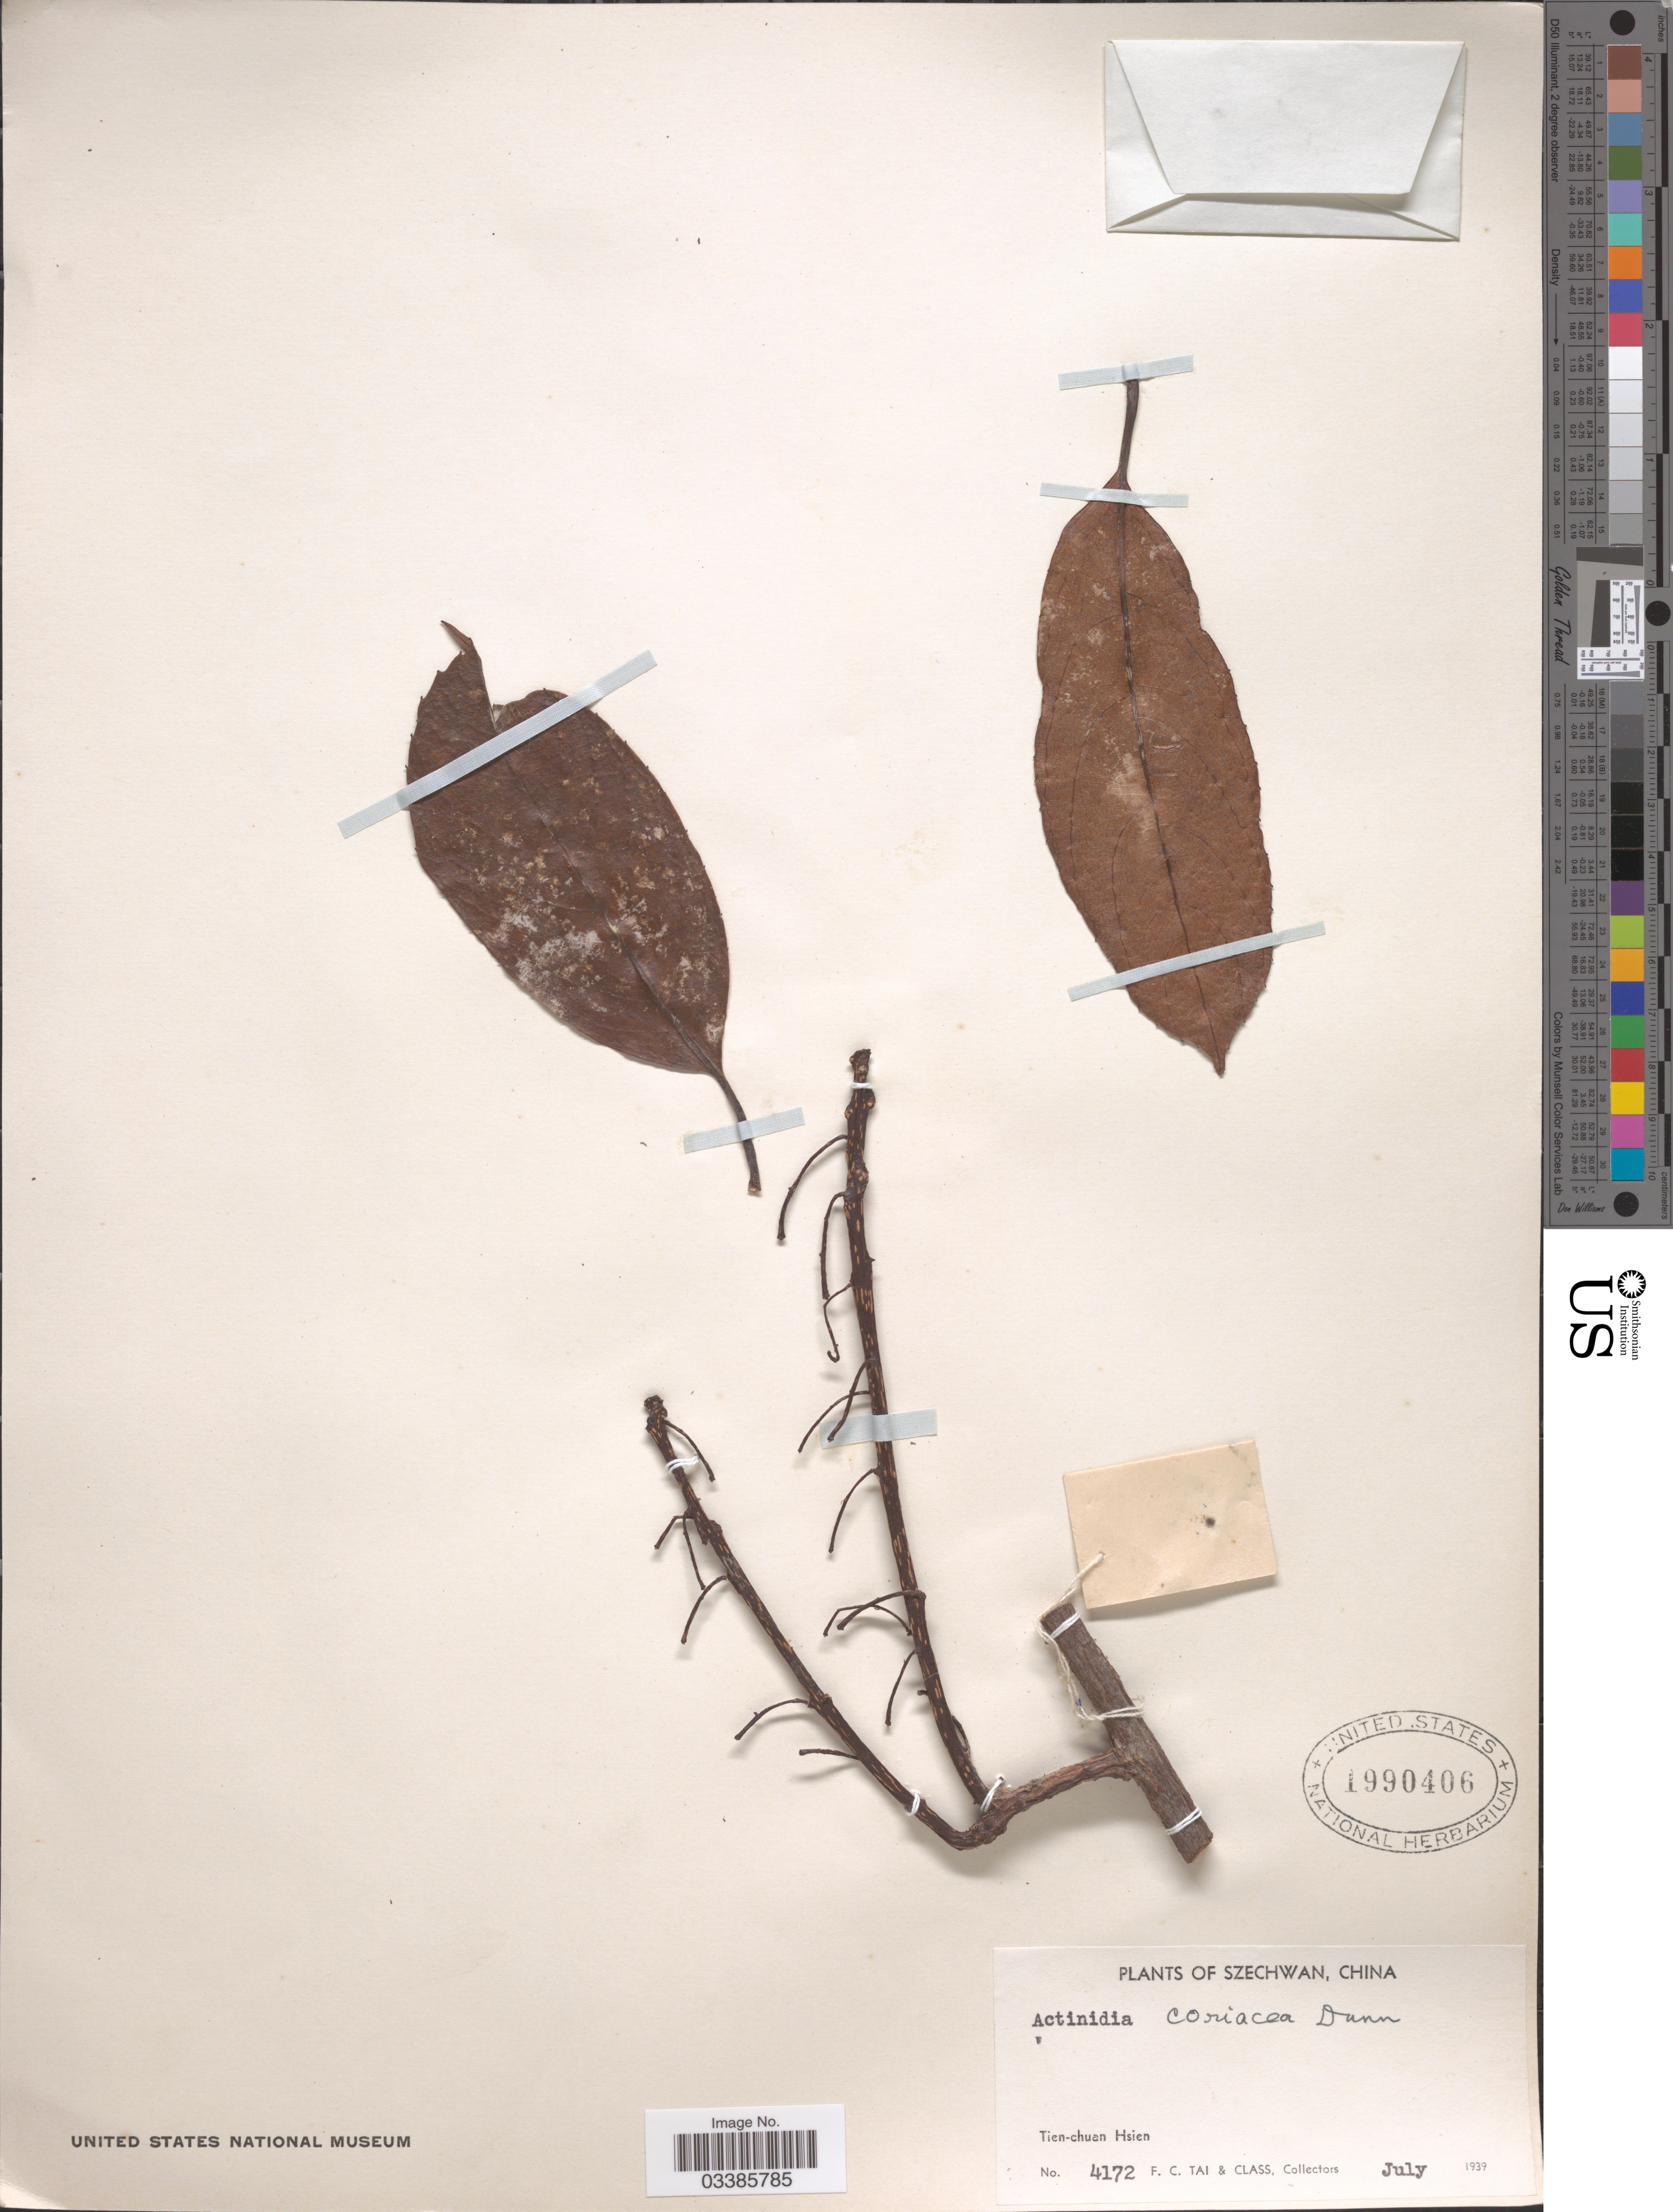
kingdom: Plantae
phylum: Tracheophyta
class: Magnoliopsida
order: Ericales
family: Actinidiaceae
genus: Actinidia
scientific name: Actinidia coriacea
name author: (Finet & Gagnep.) Dunn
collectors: F. Tai & Class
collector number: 4172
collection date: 1939-07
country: China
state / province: Sichuan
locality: Szechwan. Tien-chuan Hsien.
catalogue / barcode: US 1990406